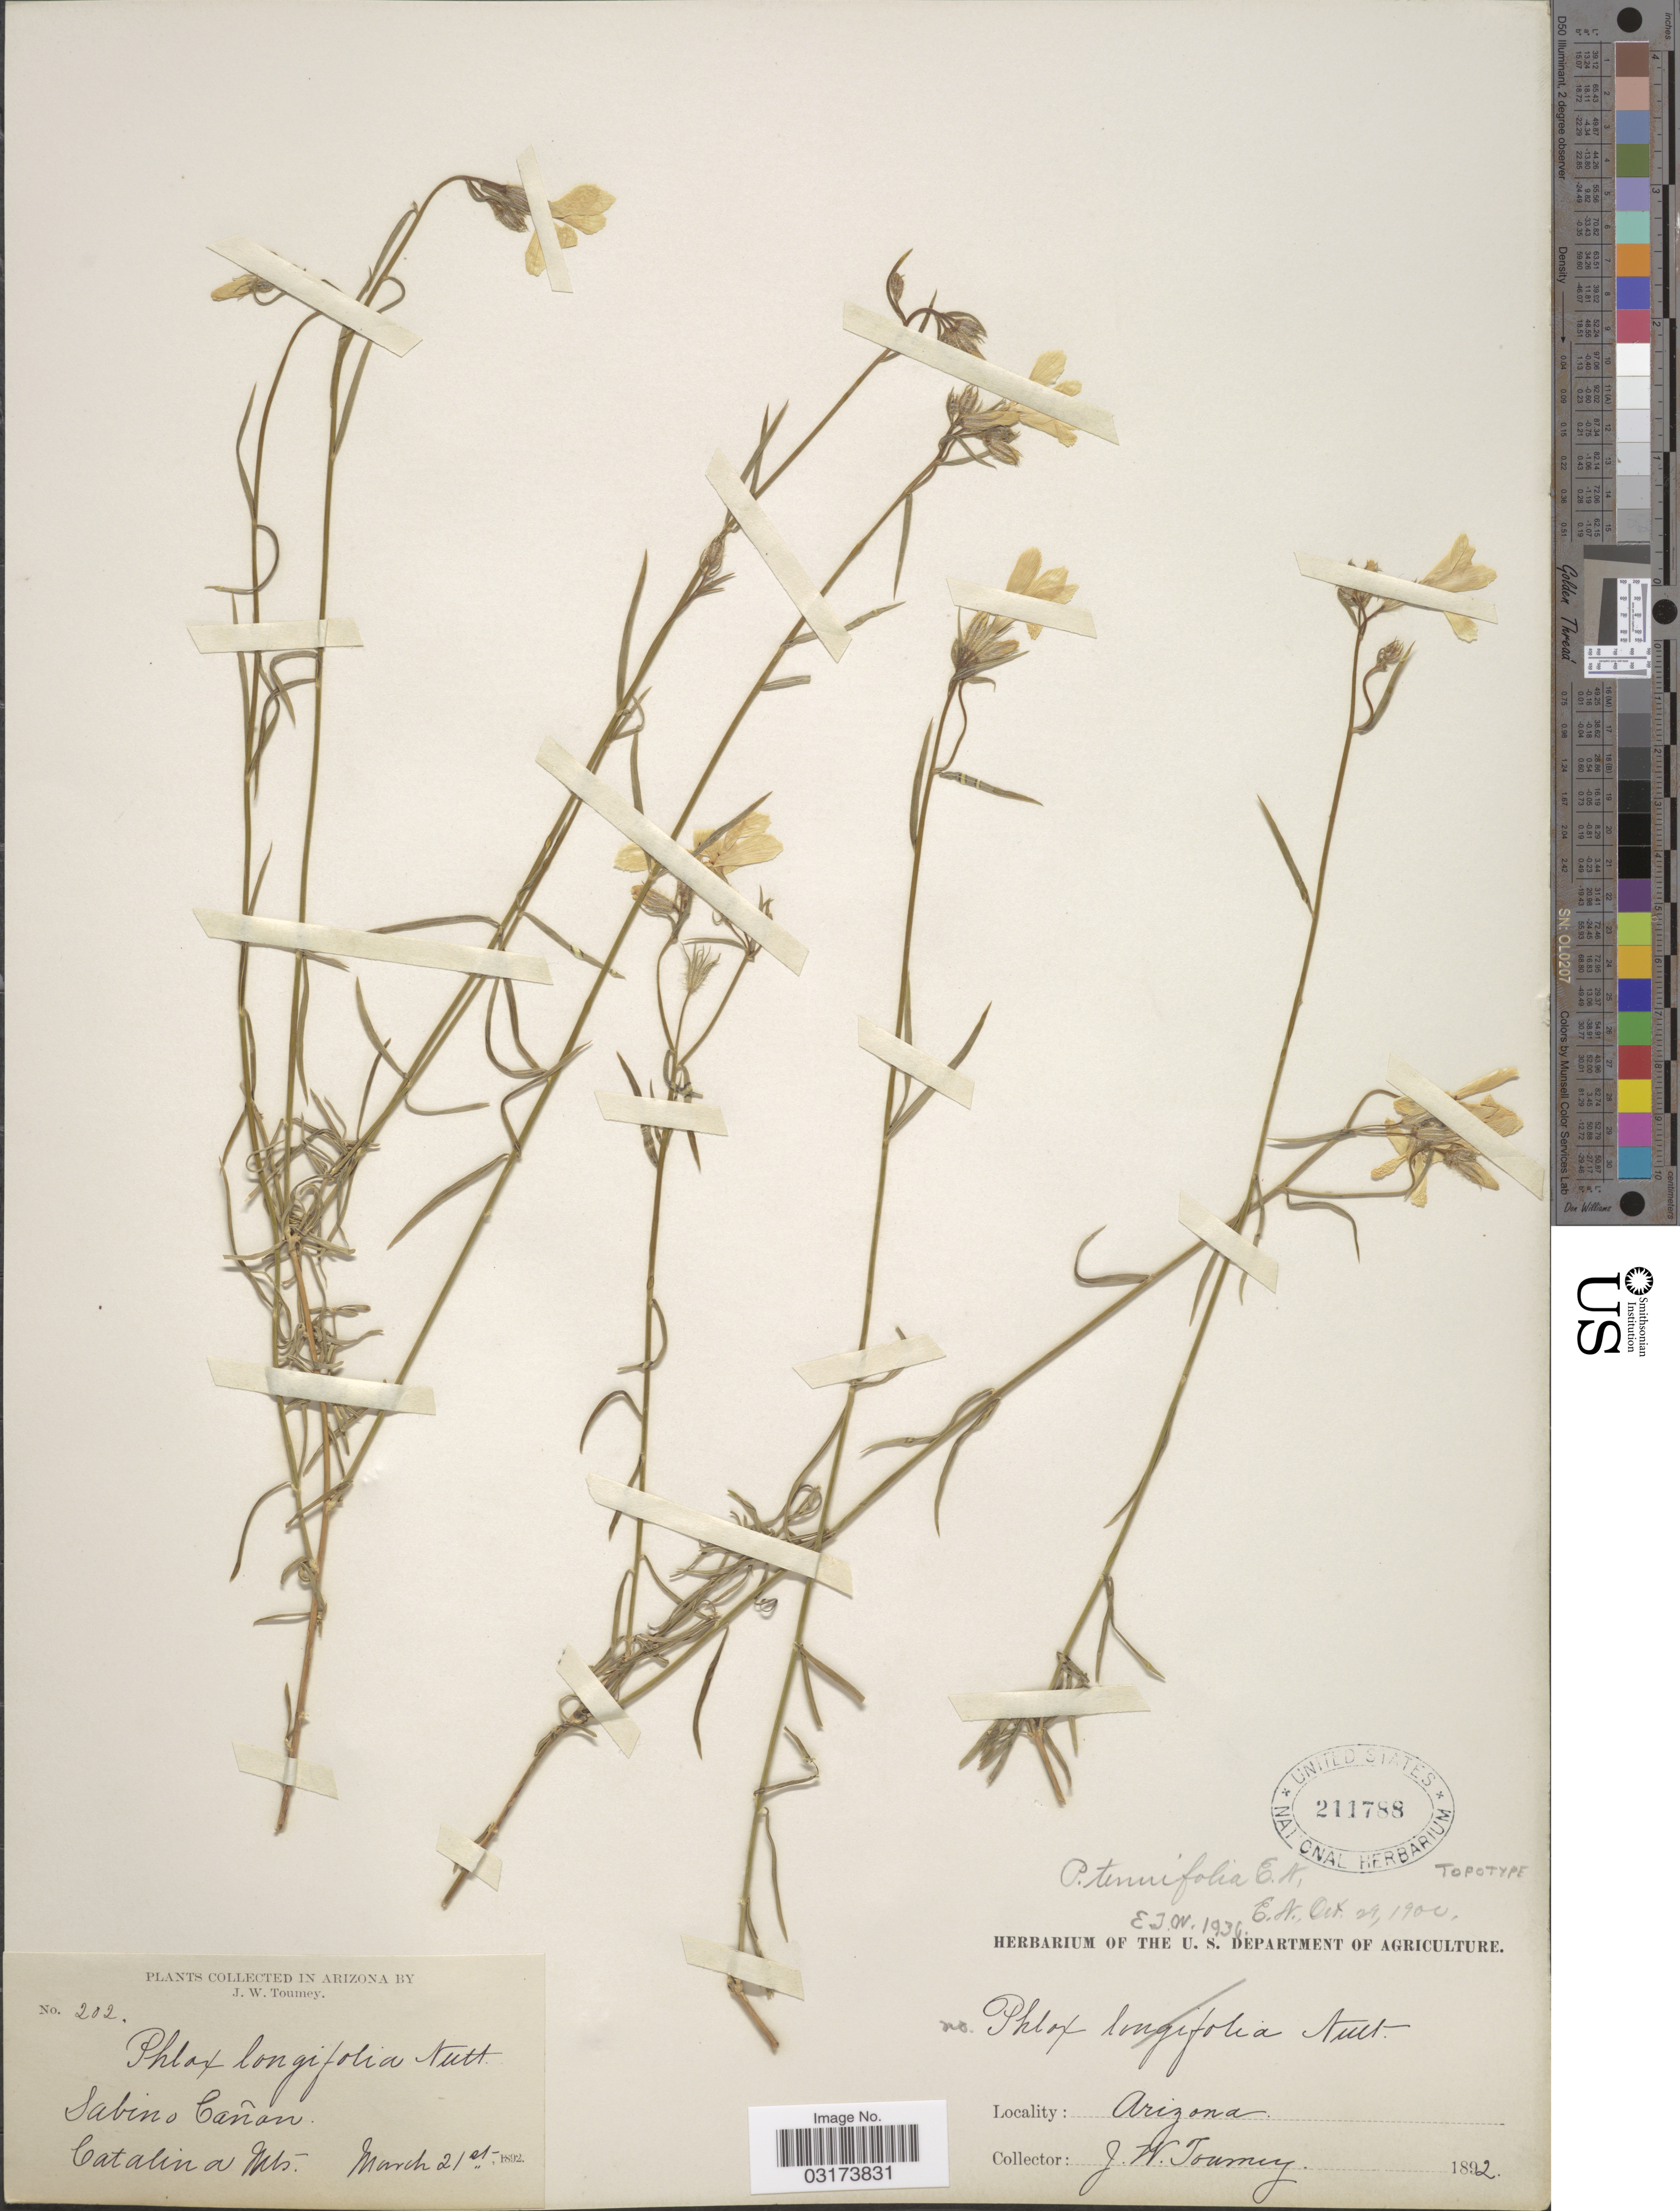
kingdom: Plantae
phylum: Tracheophyta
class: Magnoliopsida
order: Ericales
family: Polemoniaceae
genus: Phlox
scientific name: Phlox tenuifolia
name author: E.E. Nelson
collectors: J. W. Toumey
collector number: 202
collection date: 1892-03-21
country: United States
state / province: Arizona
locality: Sabino Cañon. Catalina Mts.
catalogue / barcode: US 211788